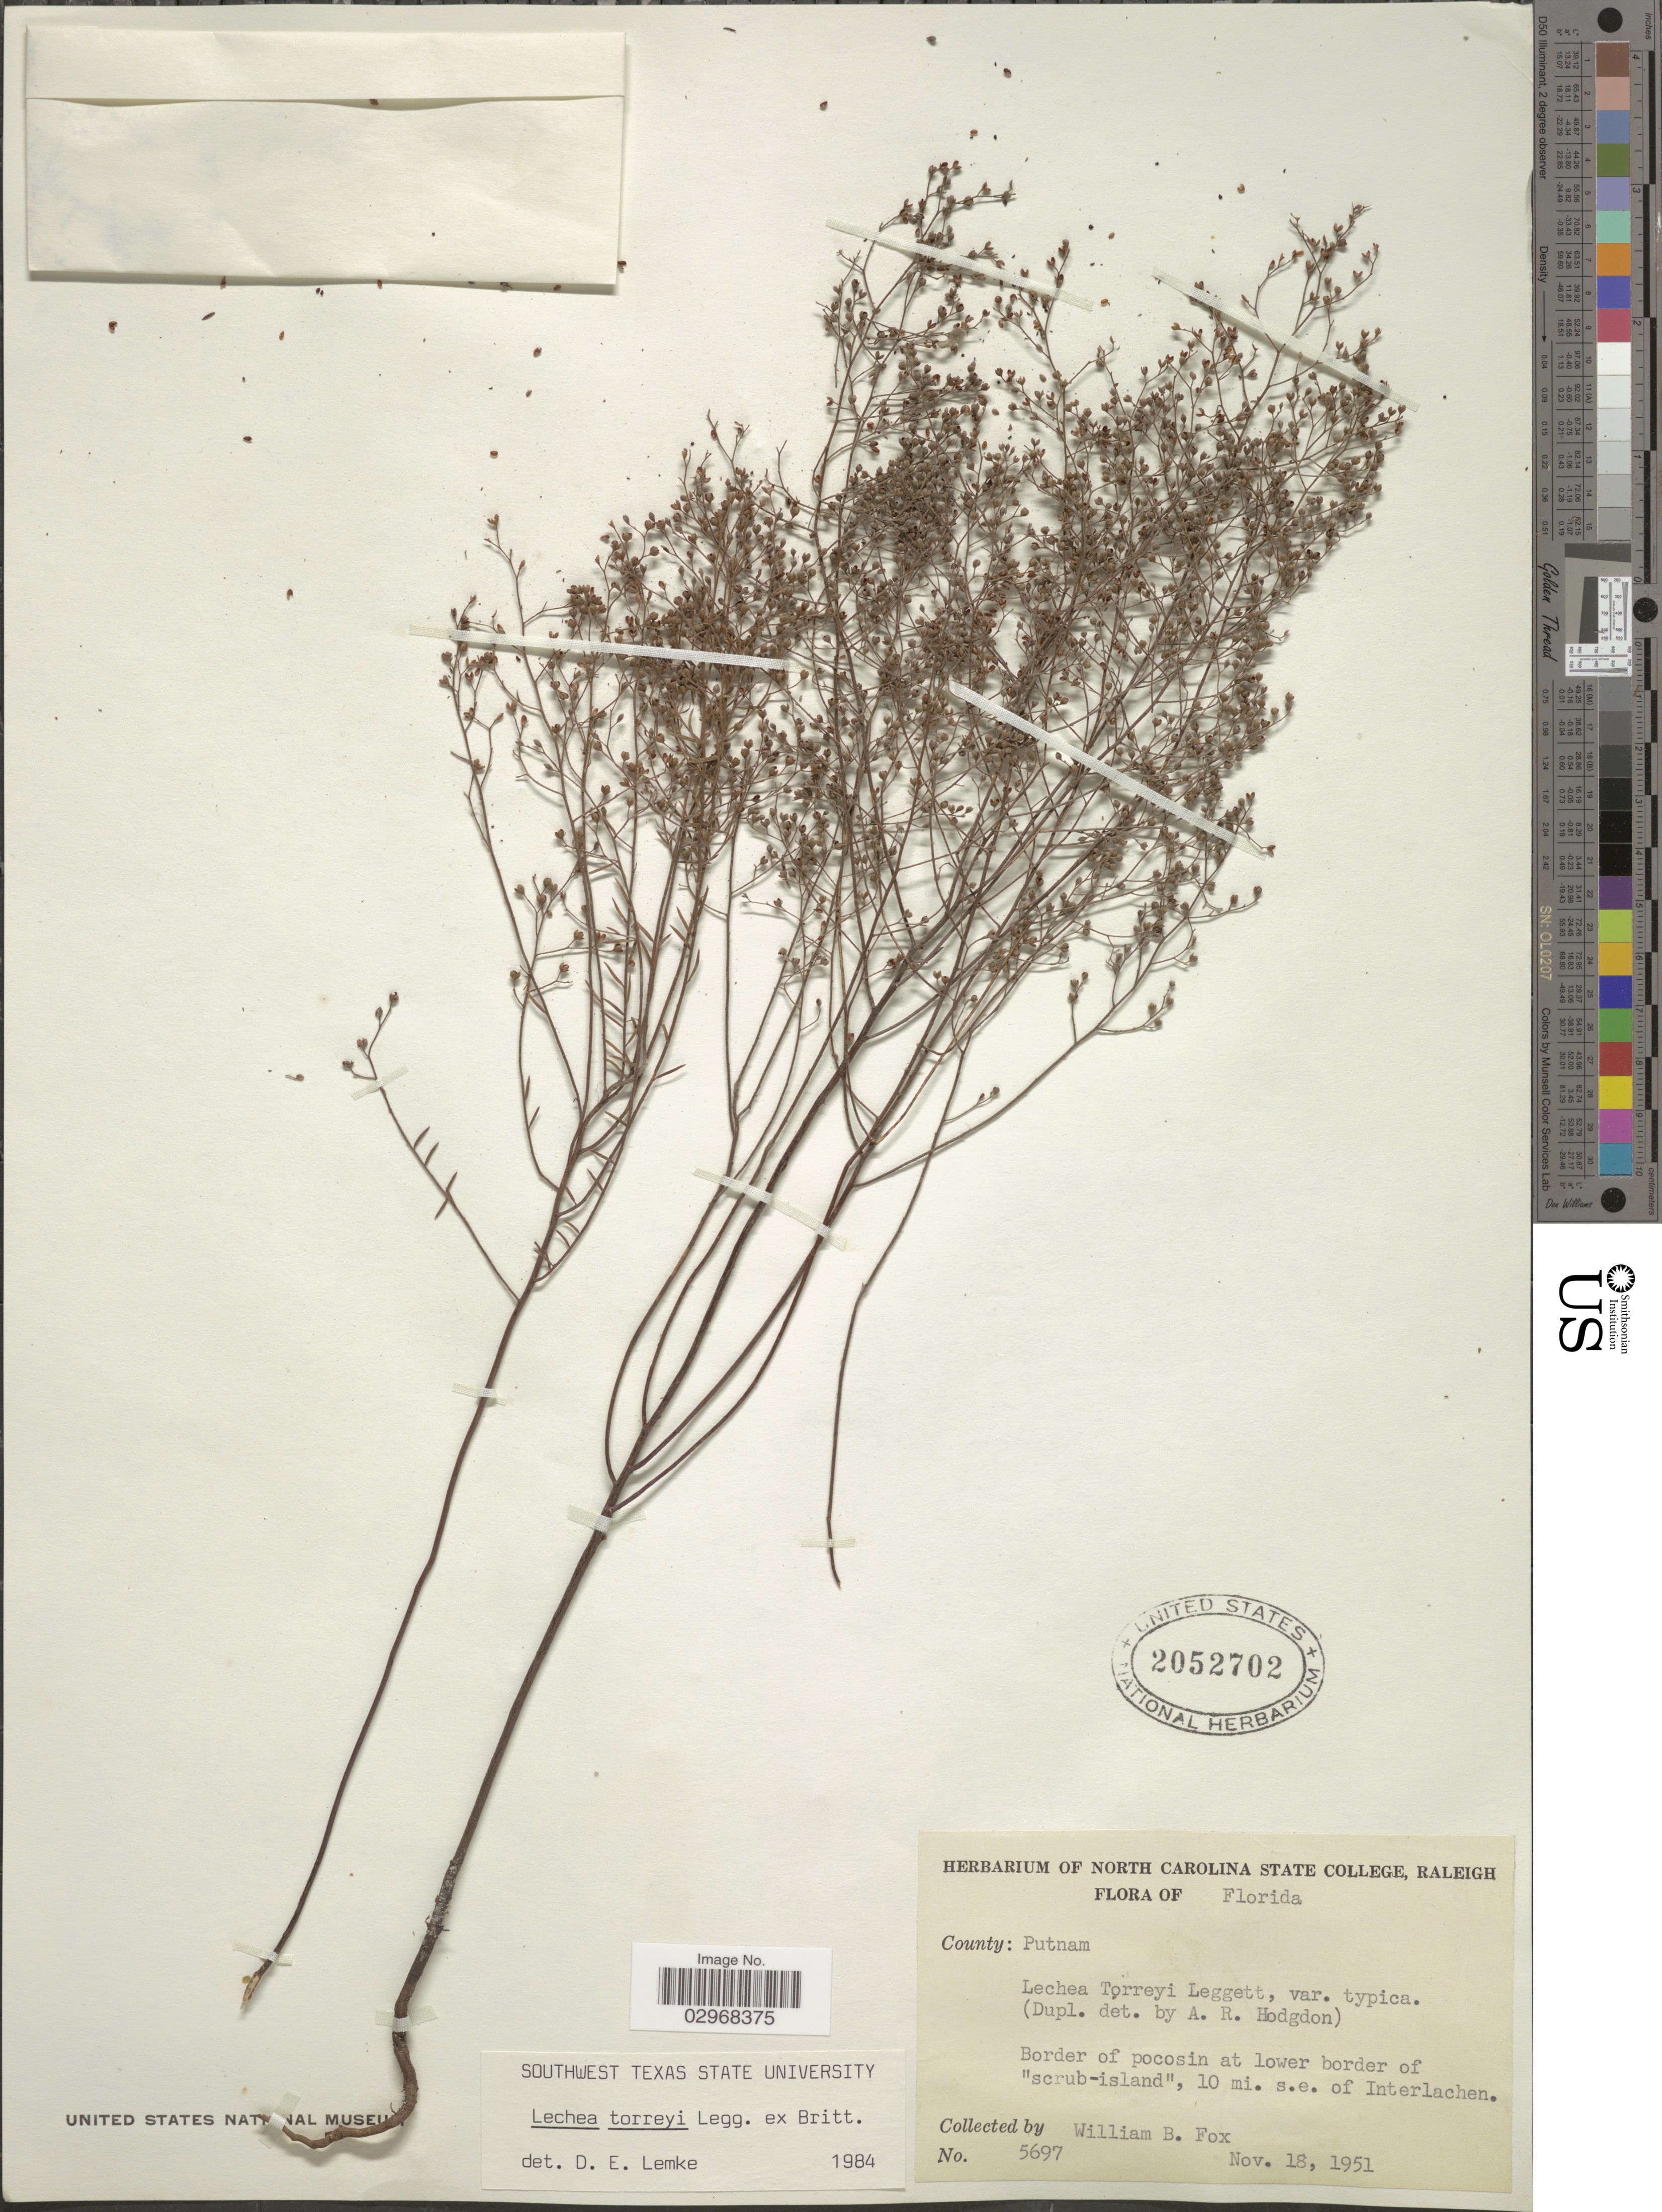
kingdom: Plantae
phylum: Tracheophyta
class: Magnoliopsida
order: Malvales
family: Cistaceae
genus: Lechea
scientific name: Lechea torreyi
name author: (Chapm.) Legg. ex Britton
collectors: W. B. Fox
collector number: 5697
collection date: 1951-11-18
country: United States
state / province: Florida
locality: County: Putnam. Border of pocosin at lower border of "scrub-island", 10 mi. s.e. of Interlachen.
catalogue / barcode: US 2052702